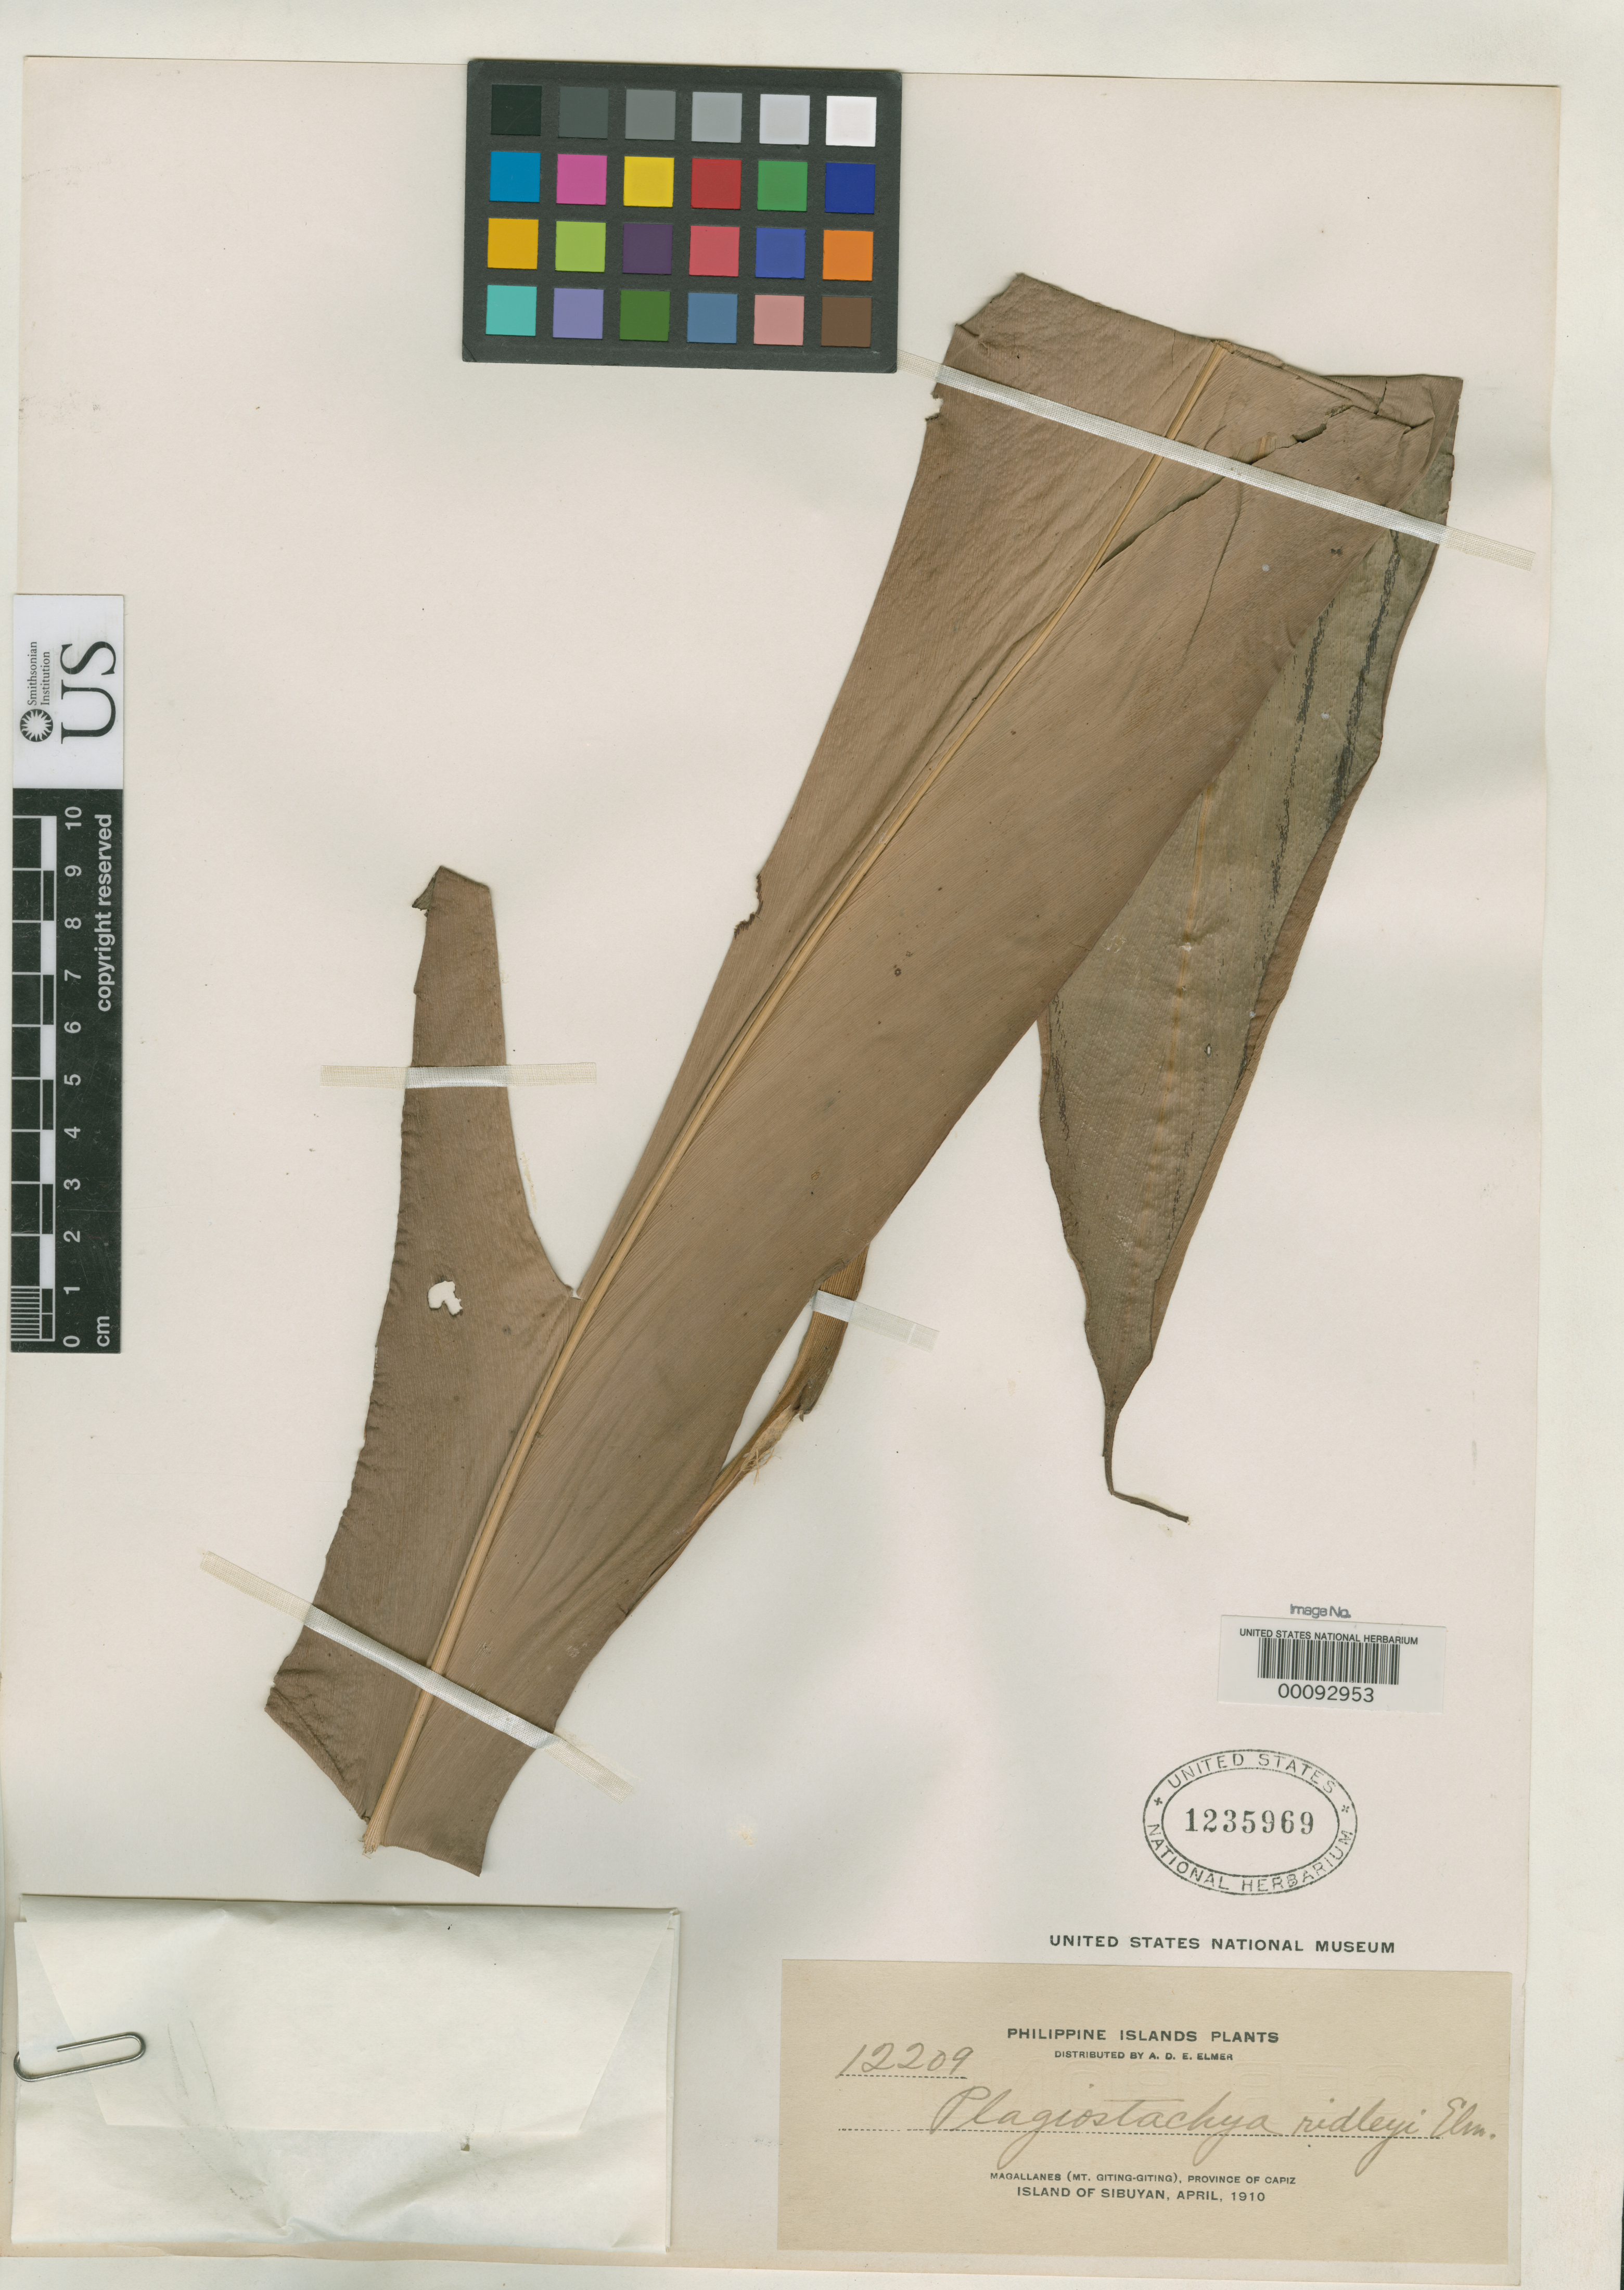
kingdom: Plantae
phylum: Tracheophyta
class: Liliopsida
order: Zingiberales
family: Zingiberaceae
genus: Plagiostachys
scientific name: Plagiostachys ridleyi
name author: Elmer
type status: Type Collection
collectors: A. D. E. Elmer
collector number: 12209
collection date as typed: Apr 1910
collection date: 1910-04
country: Philippines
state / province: Mimaropa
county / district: Romblon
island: Sibuyan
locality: Magallanes (Mt. Giting-Giting), Province of Capiz, Island of Sibuyan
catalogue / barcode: US 1235969